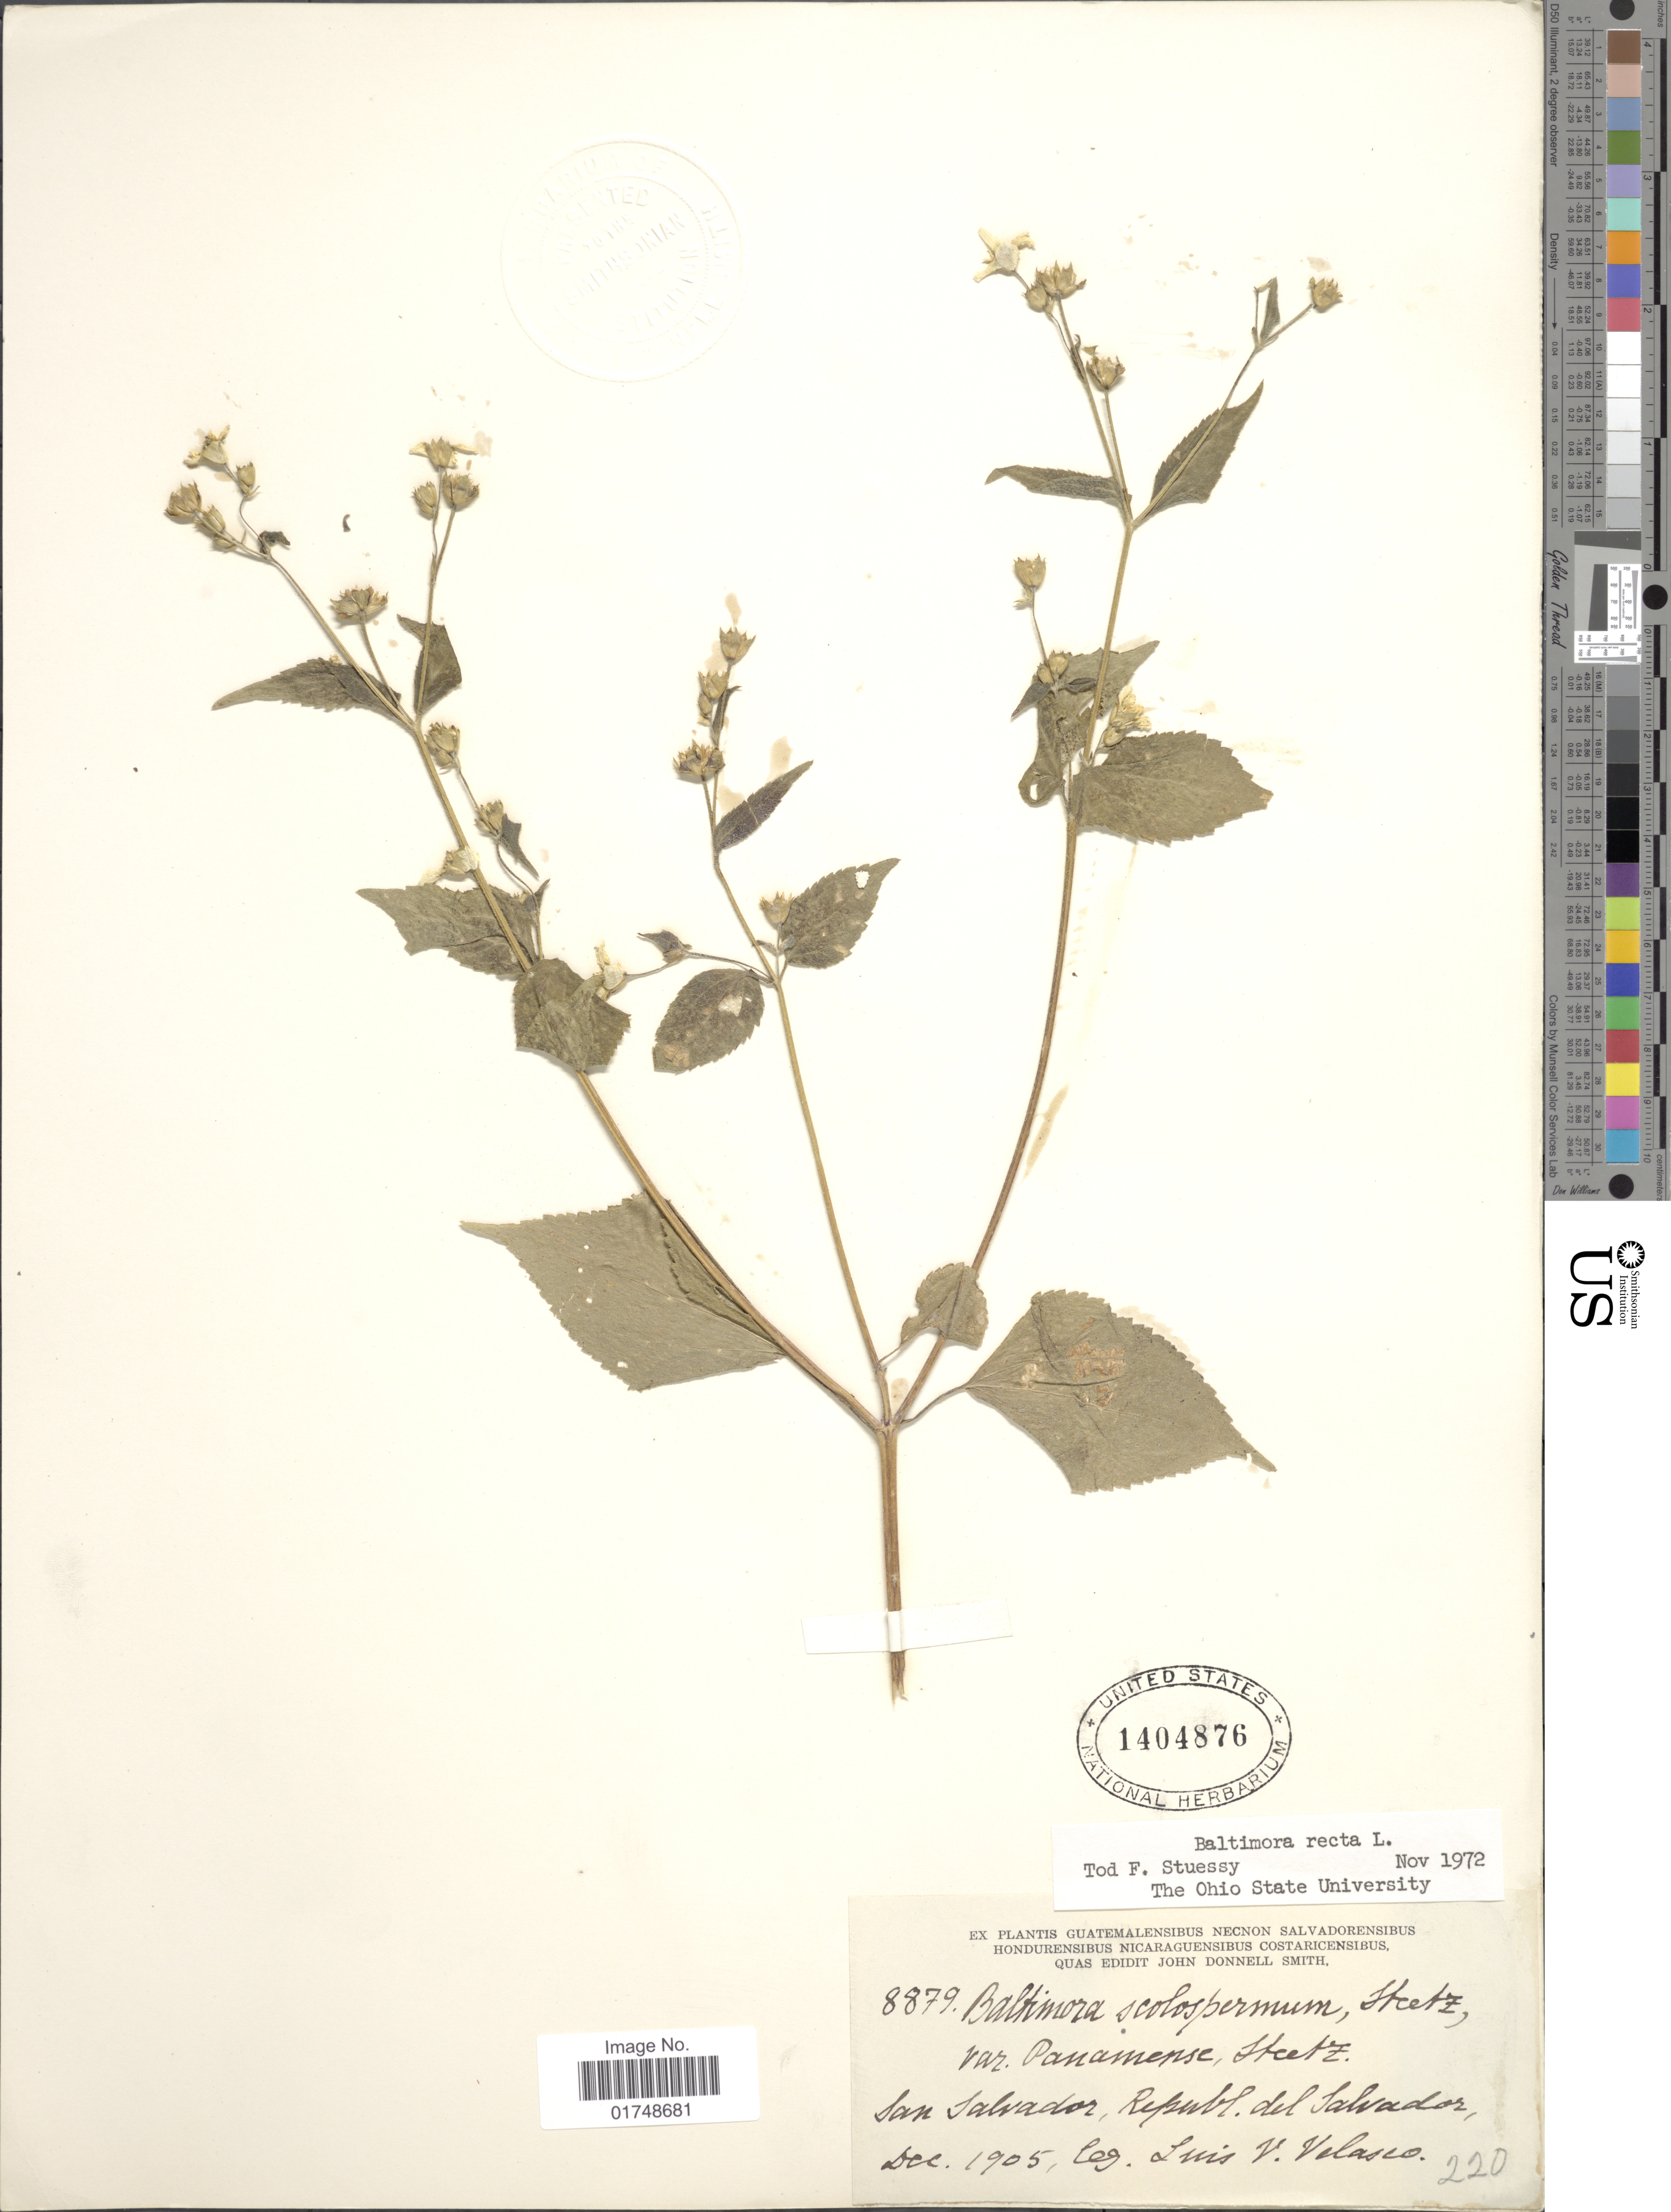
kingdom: Plantae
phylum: Tracheophyta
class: Magnoliopsida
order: Asterales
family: Asteraceae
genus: Baltimora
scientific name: Baltimora recta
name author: L.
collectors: L. Velasco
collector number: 8879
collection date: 1905-12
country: El Salvador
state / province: San Salvador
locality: San Salvador, Republ. del Salvador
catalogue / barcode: US 1404876